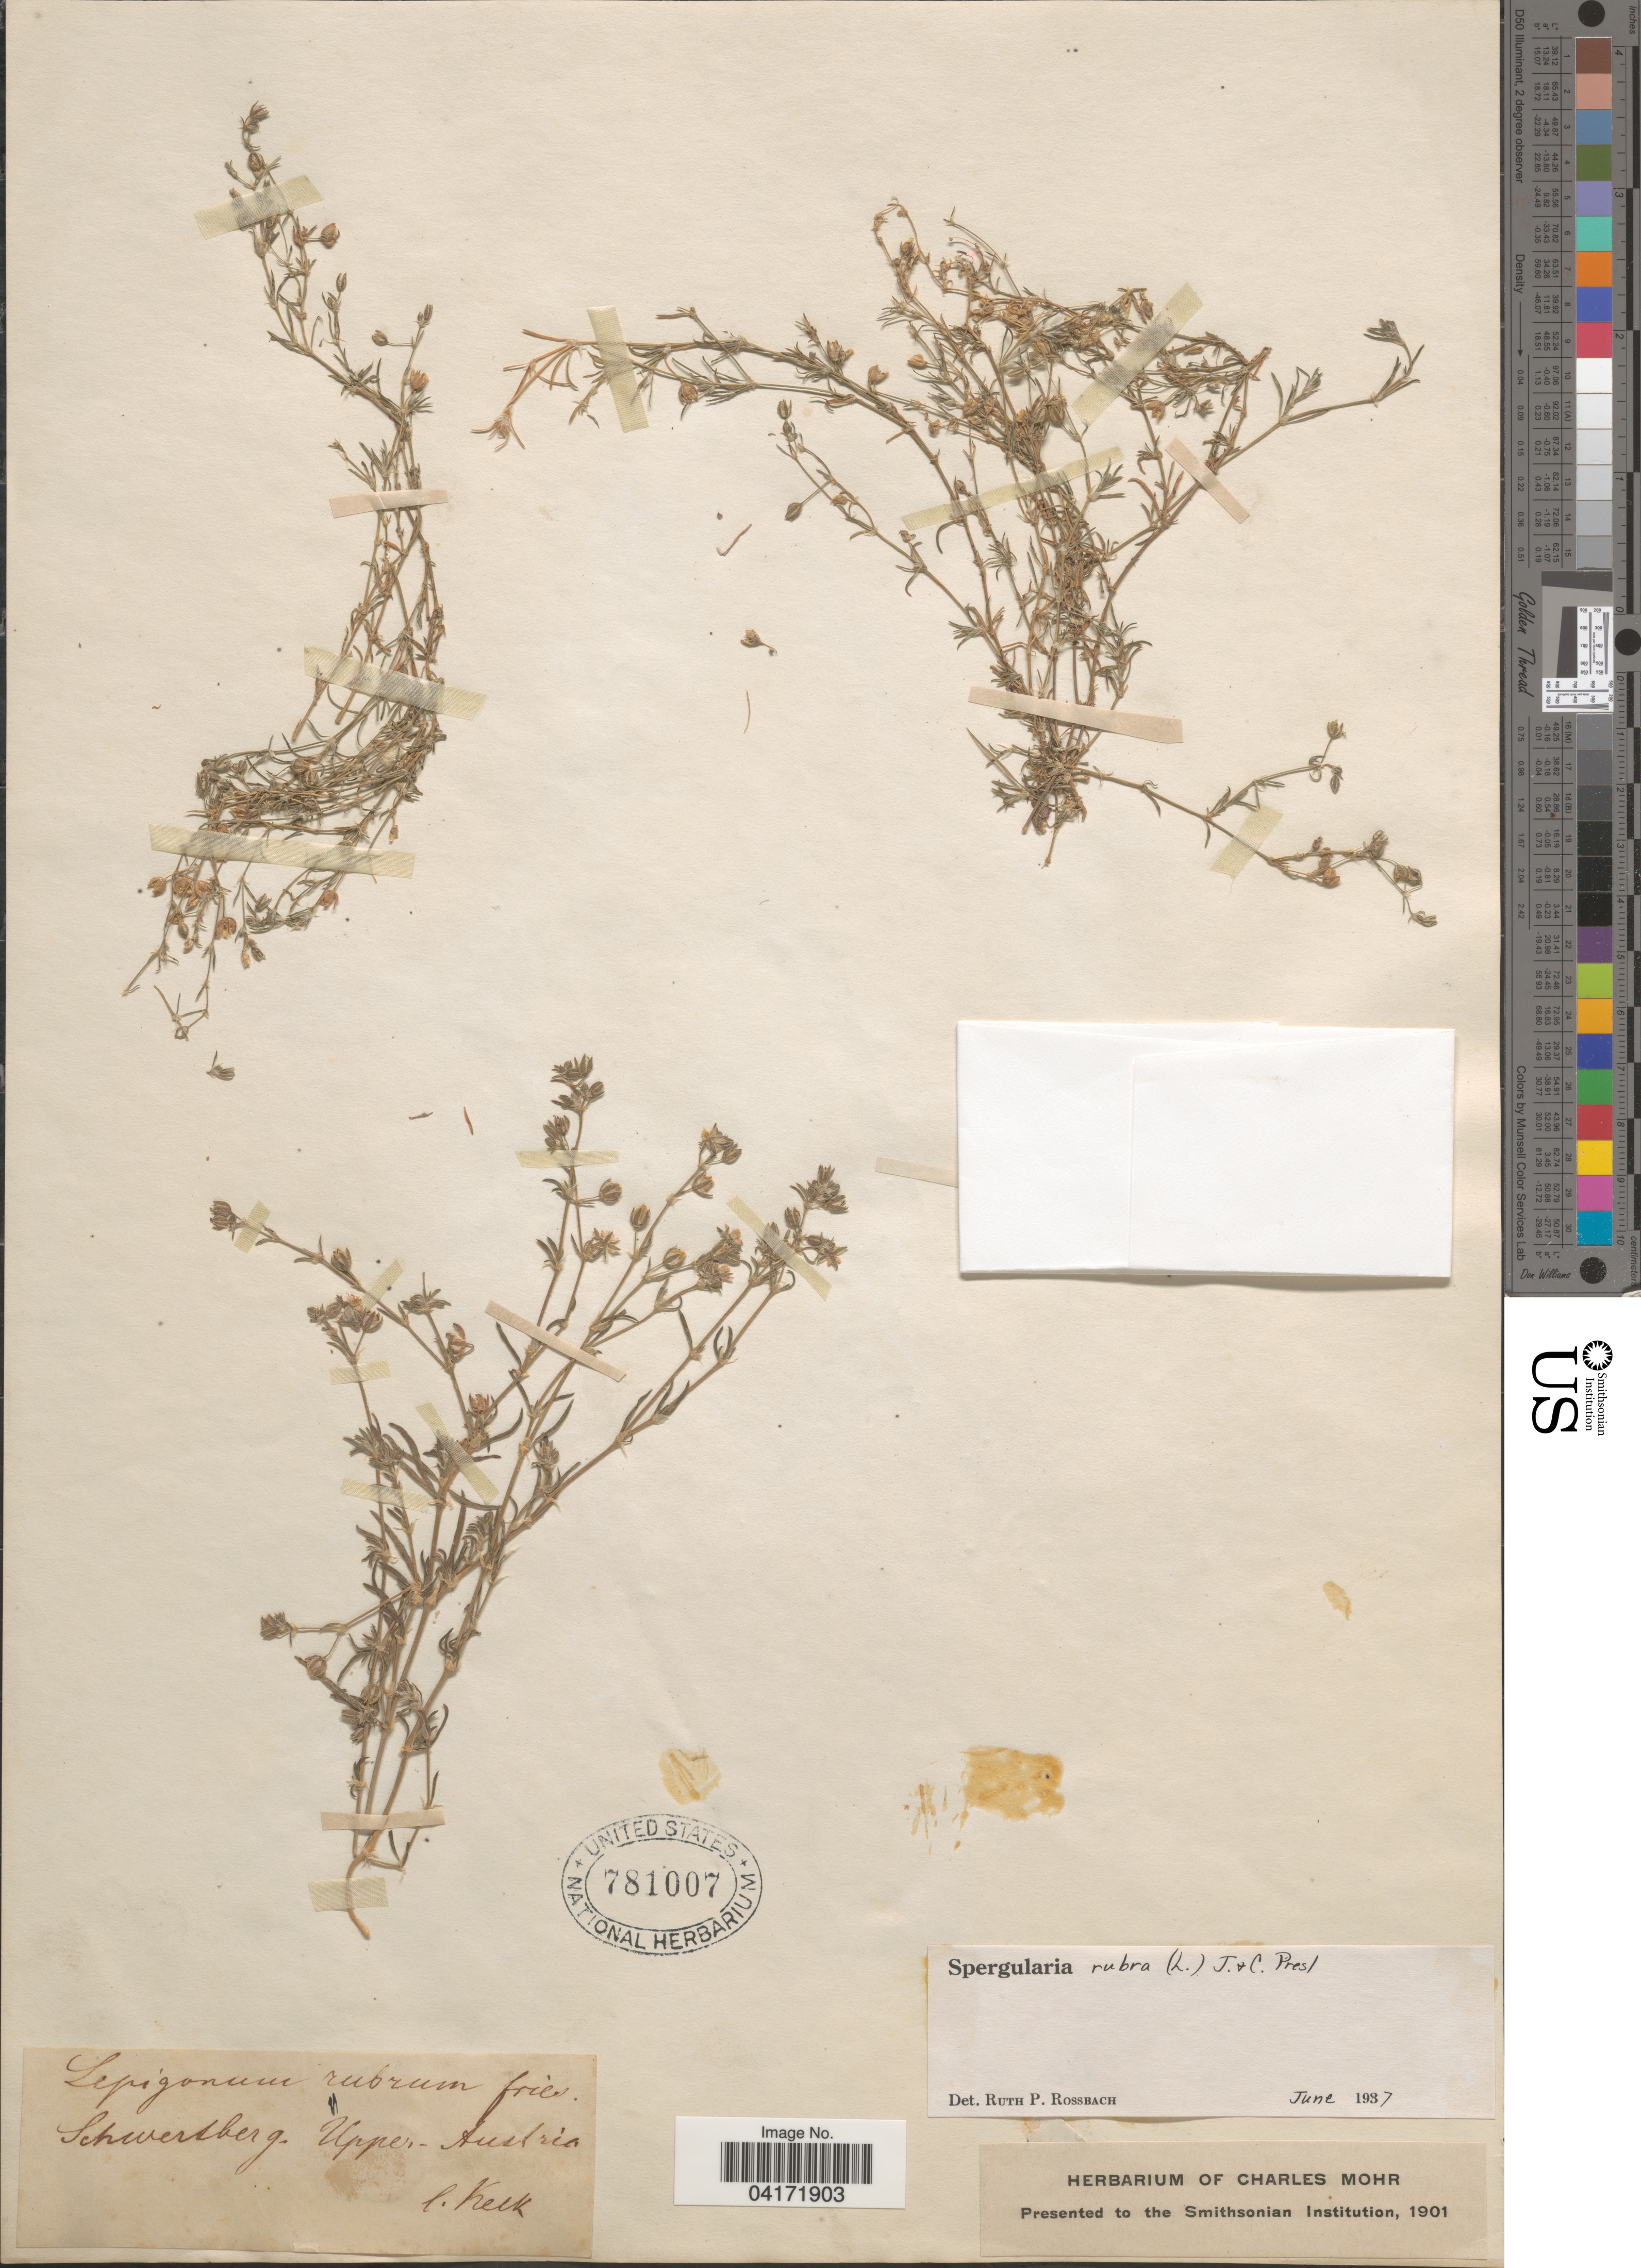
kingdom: Plantae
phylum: Tracheophyta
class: Magnoliopsida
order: Caryophyllales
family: Caryophyllaceae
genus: Spergularia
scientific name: Spergularia rubra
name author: (L.) J. Presl & C. Presl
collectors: -- Keck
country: Austria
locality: Schwertberg. Upper-Austria.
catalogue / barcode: US 781007